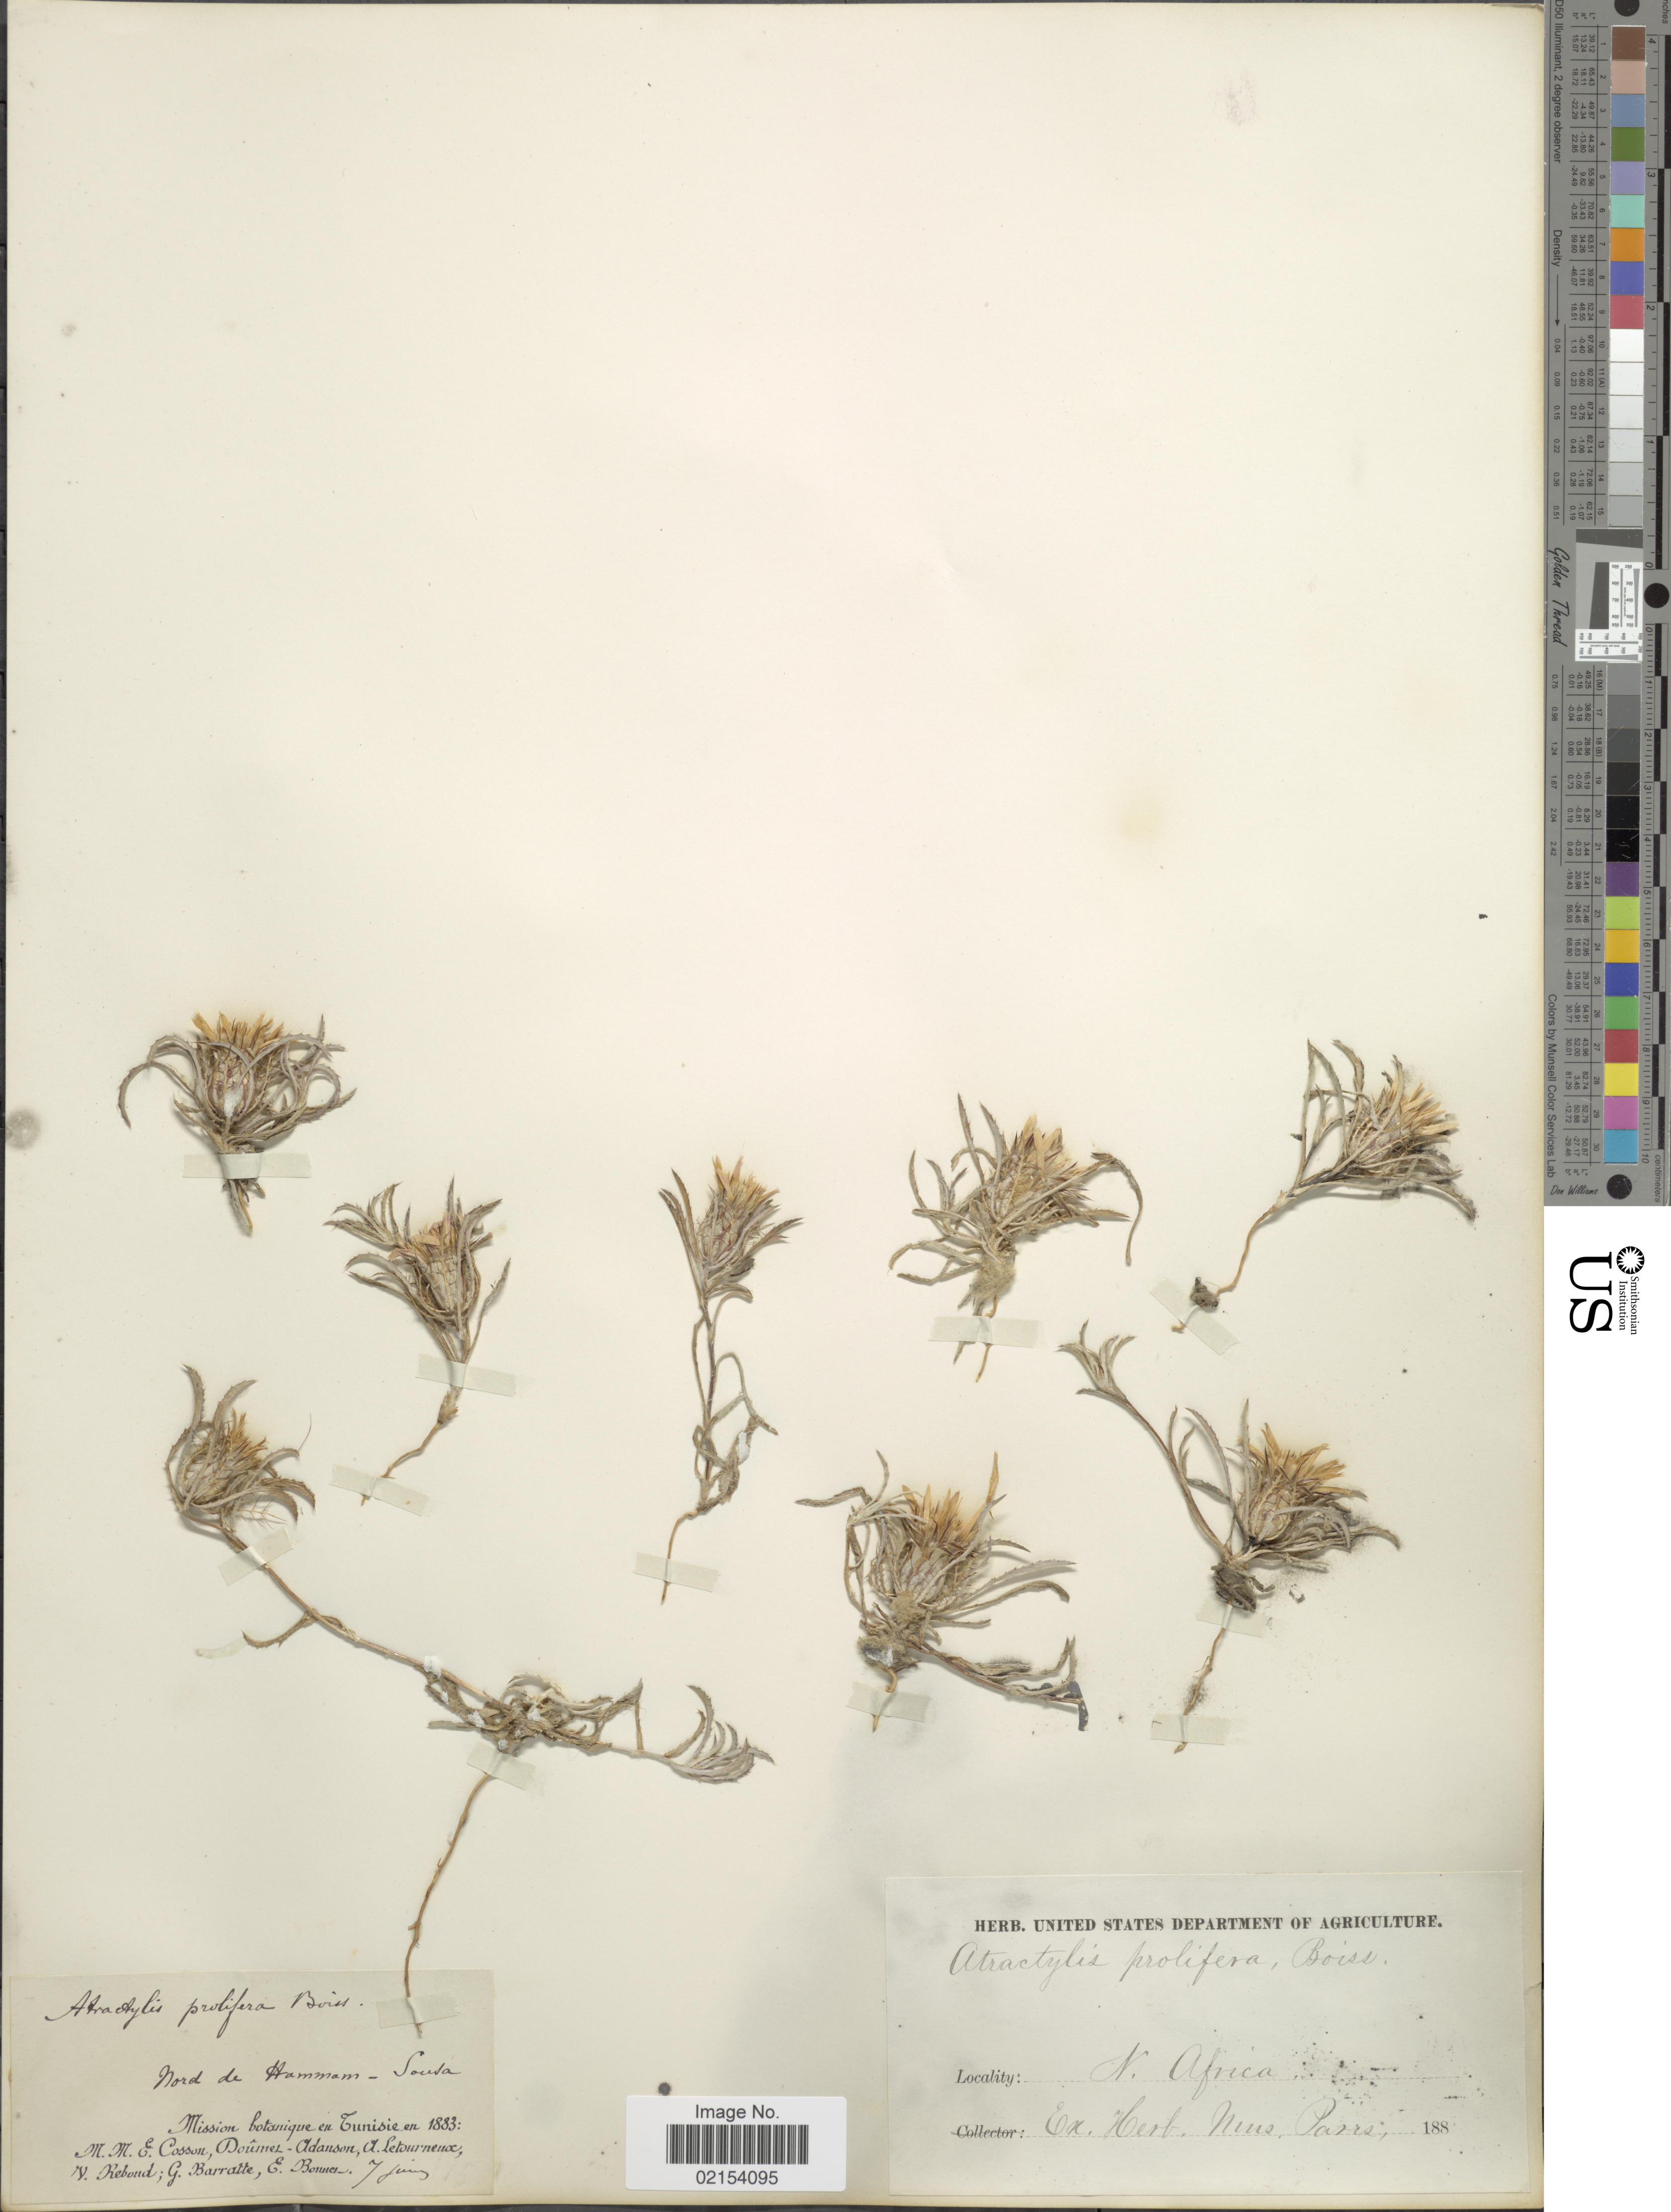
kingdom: Plantae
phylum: Tracheophyta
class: Magnoliopsida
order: Asterales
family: Asteraceae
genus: Atractylis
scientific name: Atractylis prolifera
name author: Boiss.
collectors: E. Cosson, -. Doumel-Adanson, A. Letourneux, Reboud, W. & et al.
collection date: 1883-06-07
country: Tunisia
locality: Bord de Hammam-Sousa